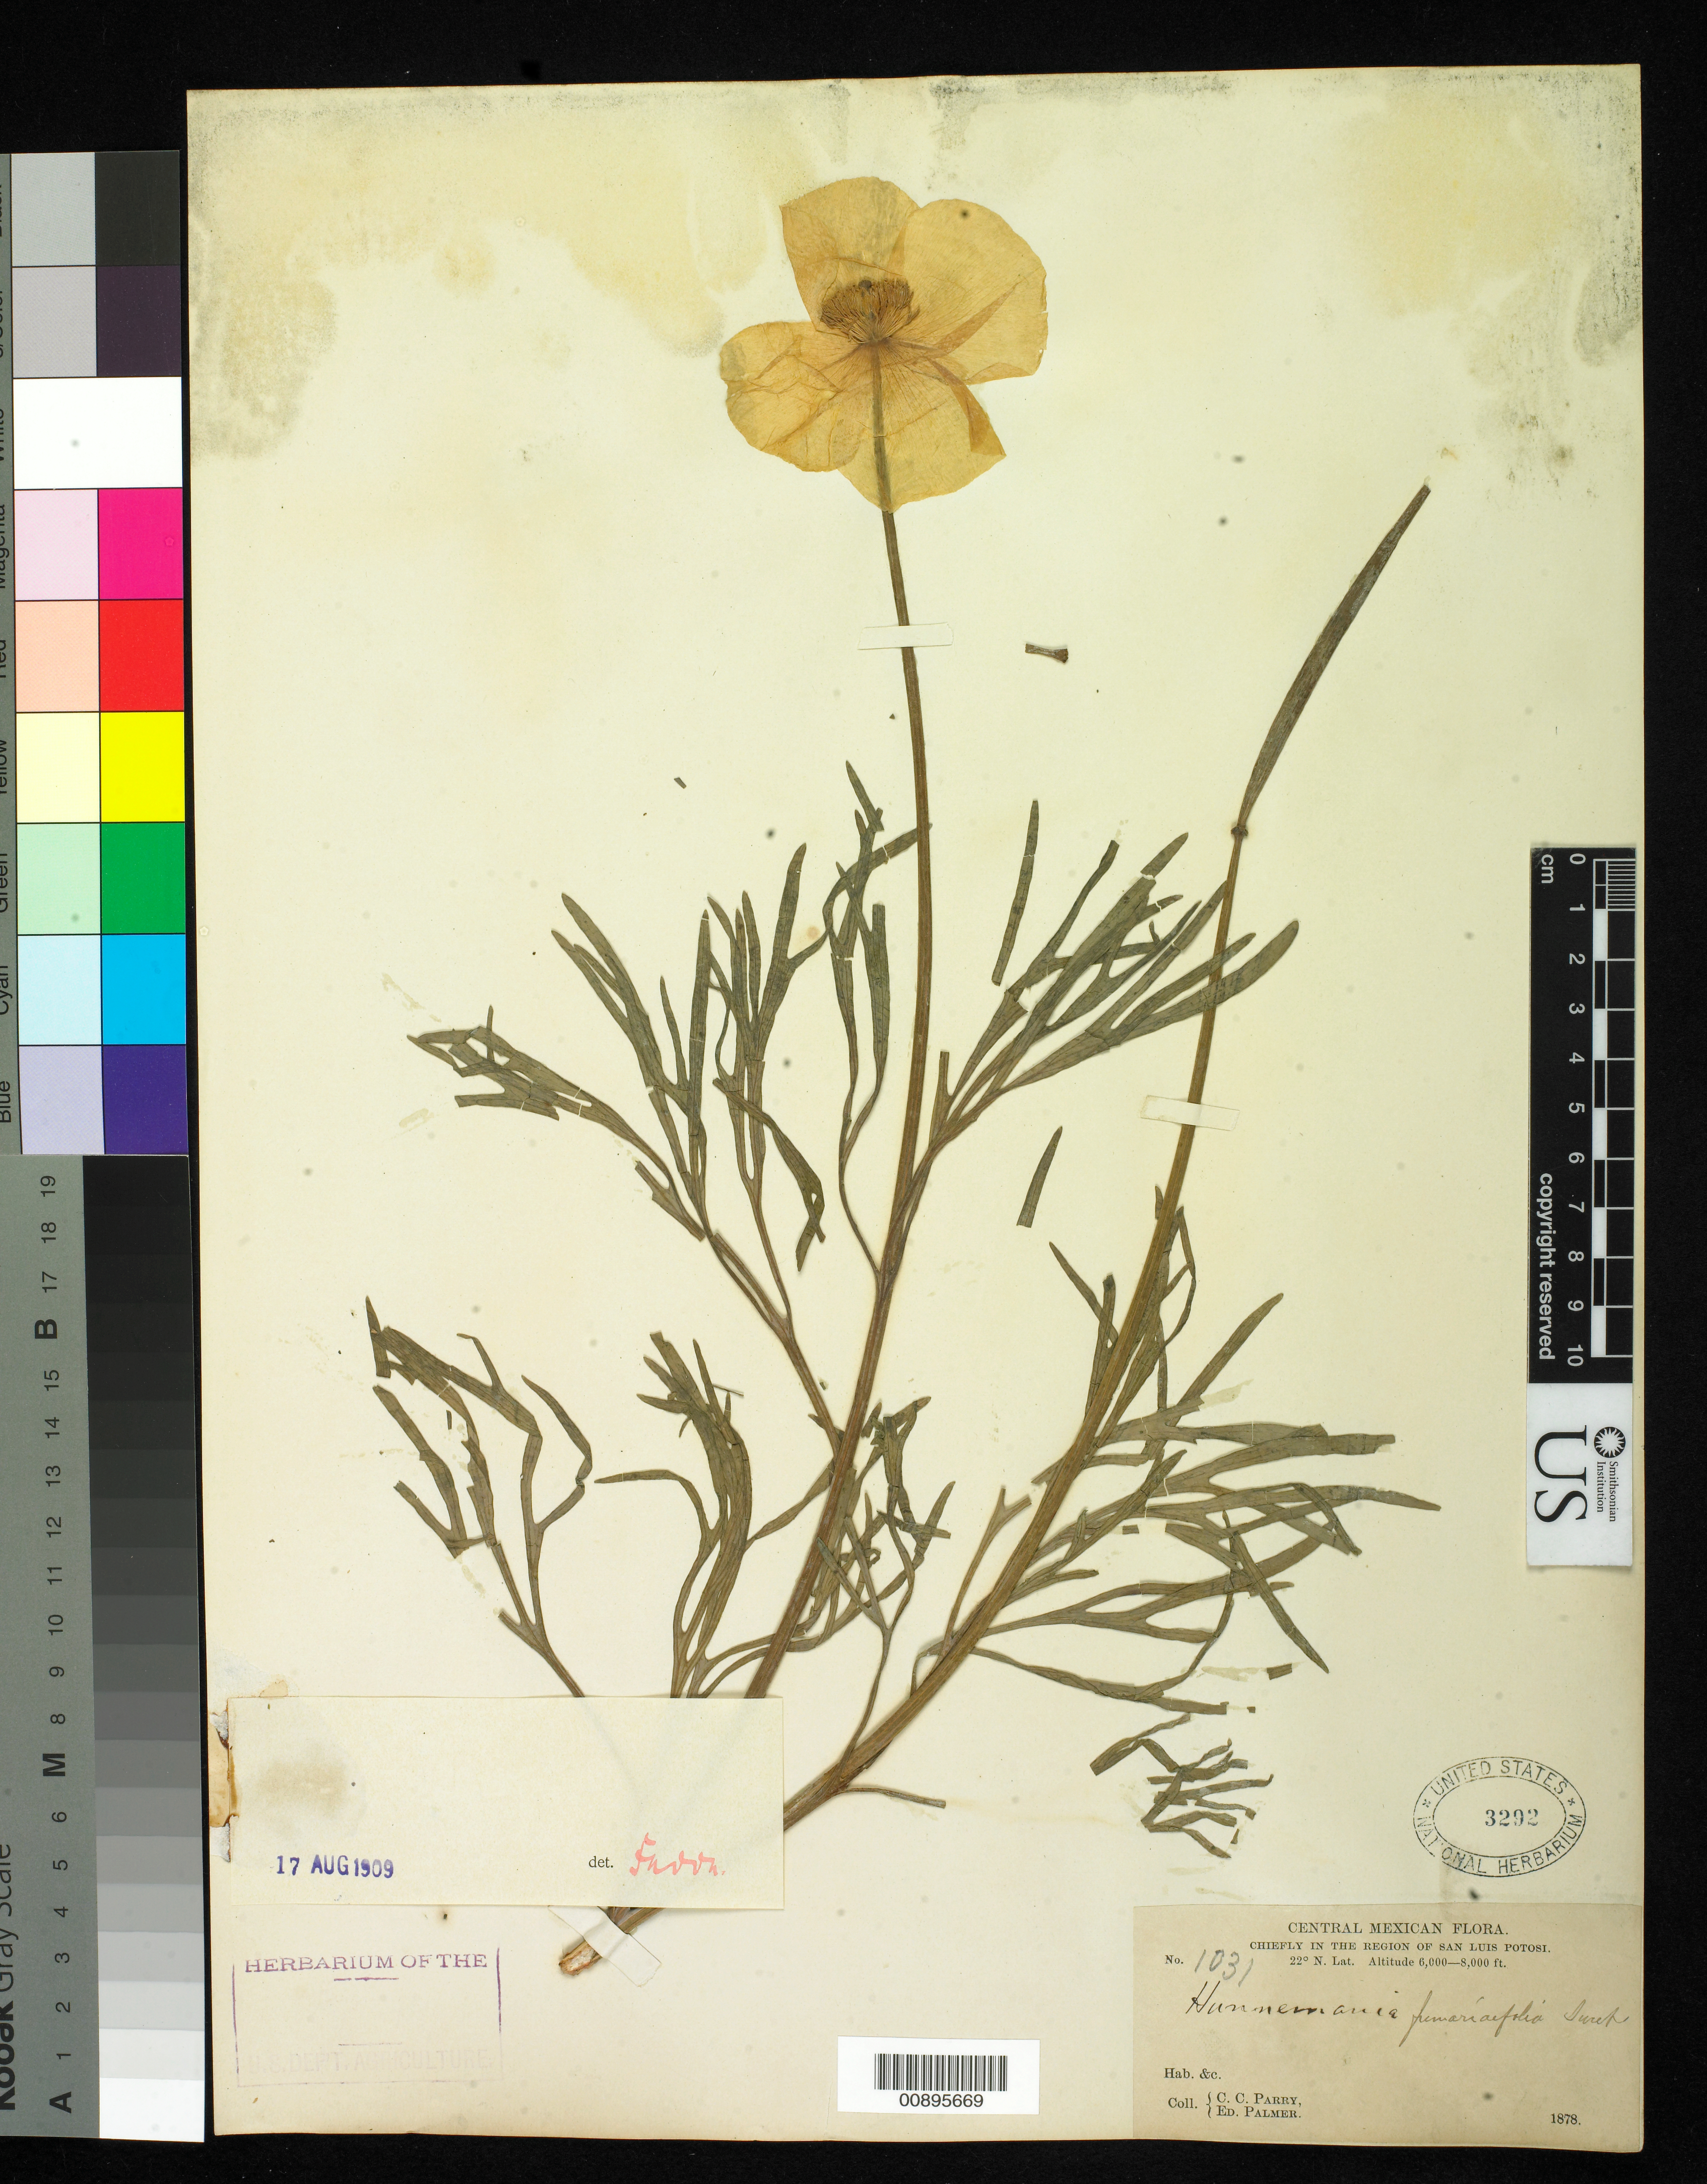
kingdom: Plantae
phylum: Tracheophyta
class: Magnoliopsida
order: Ranunculales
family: Papaveraceae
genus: Hunnemannia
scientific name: Hunnemannia fumariifolia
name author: Sweet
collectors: C. C. Parry & E. Palmer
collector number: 1031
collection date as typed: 1878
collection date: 1878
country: Mexico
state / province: San Luis Potosí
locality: Chiefly in the region of San Luis Potosí.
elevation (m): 1829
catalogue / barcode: US 3292